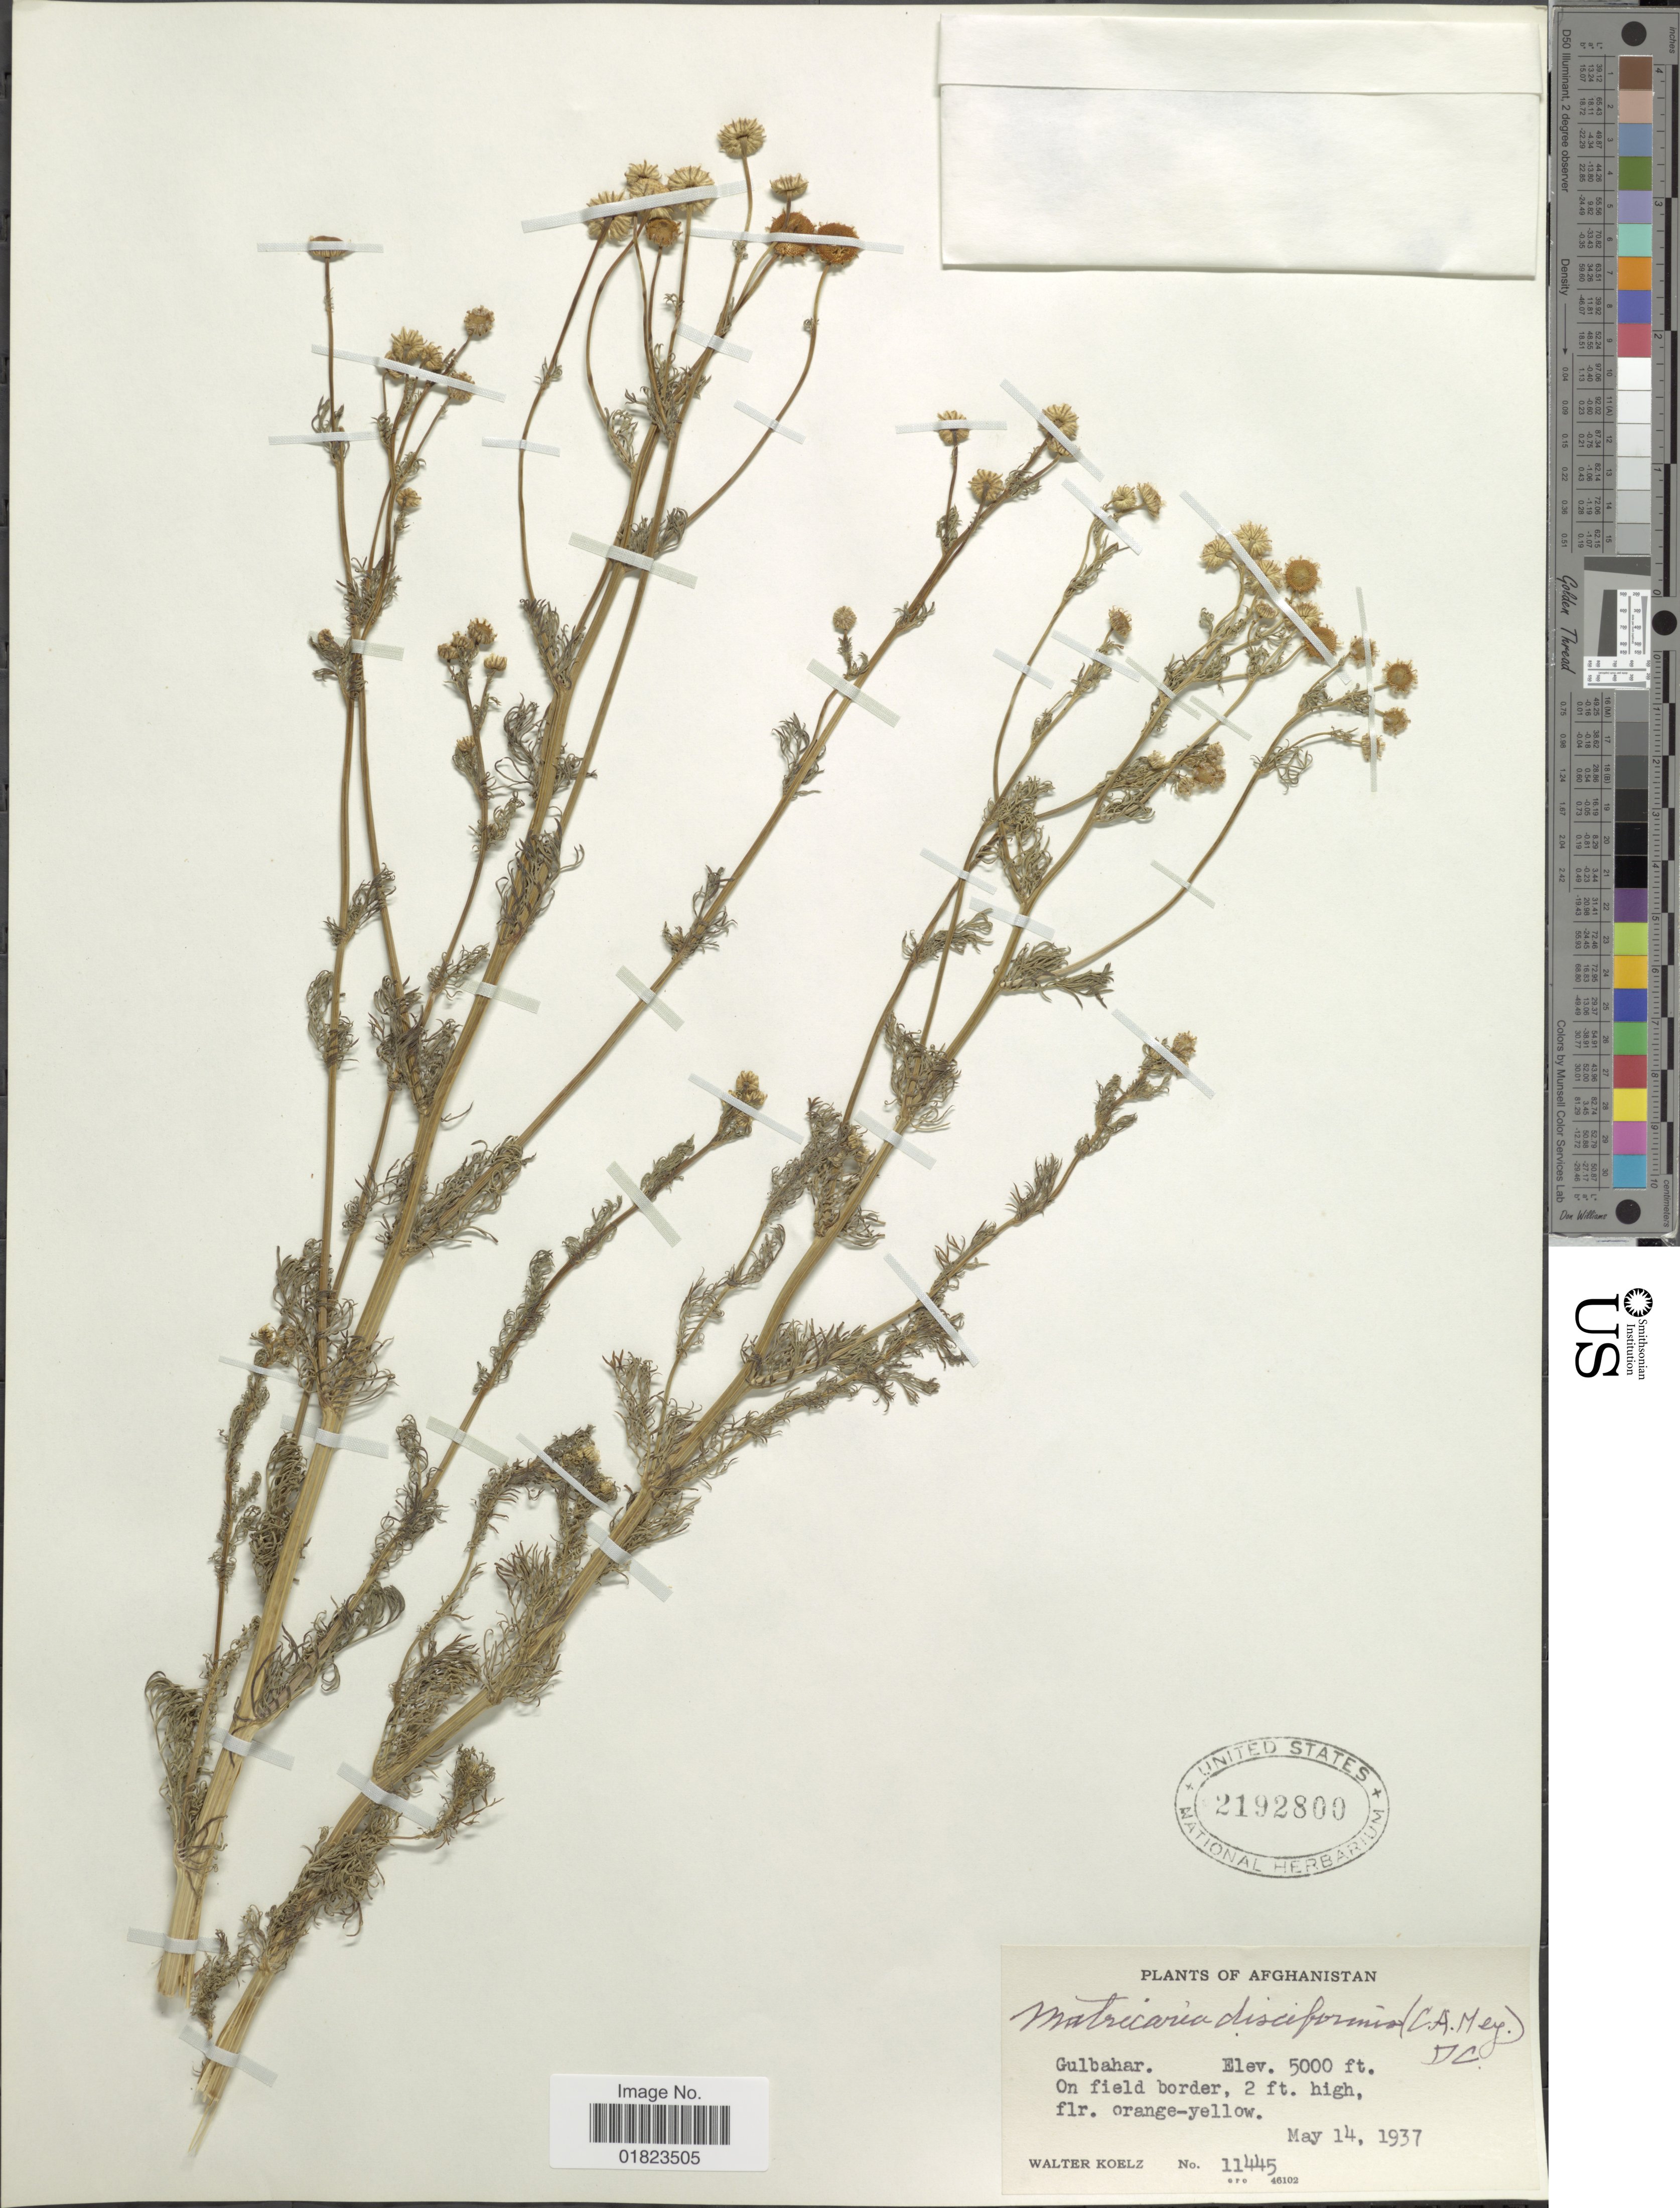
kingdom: Plantae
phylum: Tracheophyta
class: Magnoliopsida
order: Asterales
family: Asteraceae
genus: Tripleurospermum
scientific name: Tripleurospermum disciforme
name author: (C.A. Mey.) Sch. Bip.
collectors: W. N. Koelz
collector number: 11445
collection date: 1937-05-14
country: Afghanistan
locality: Gulbahar On field border.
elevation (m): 1524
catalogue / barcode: US 2192800